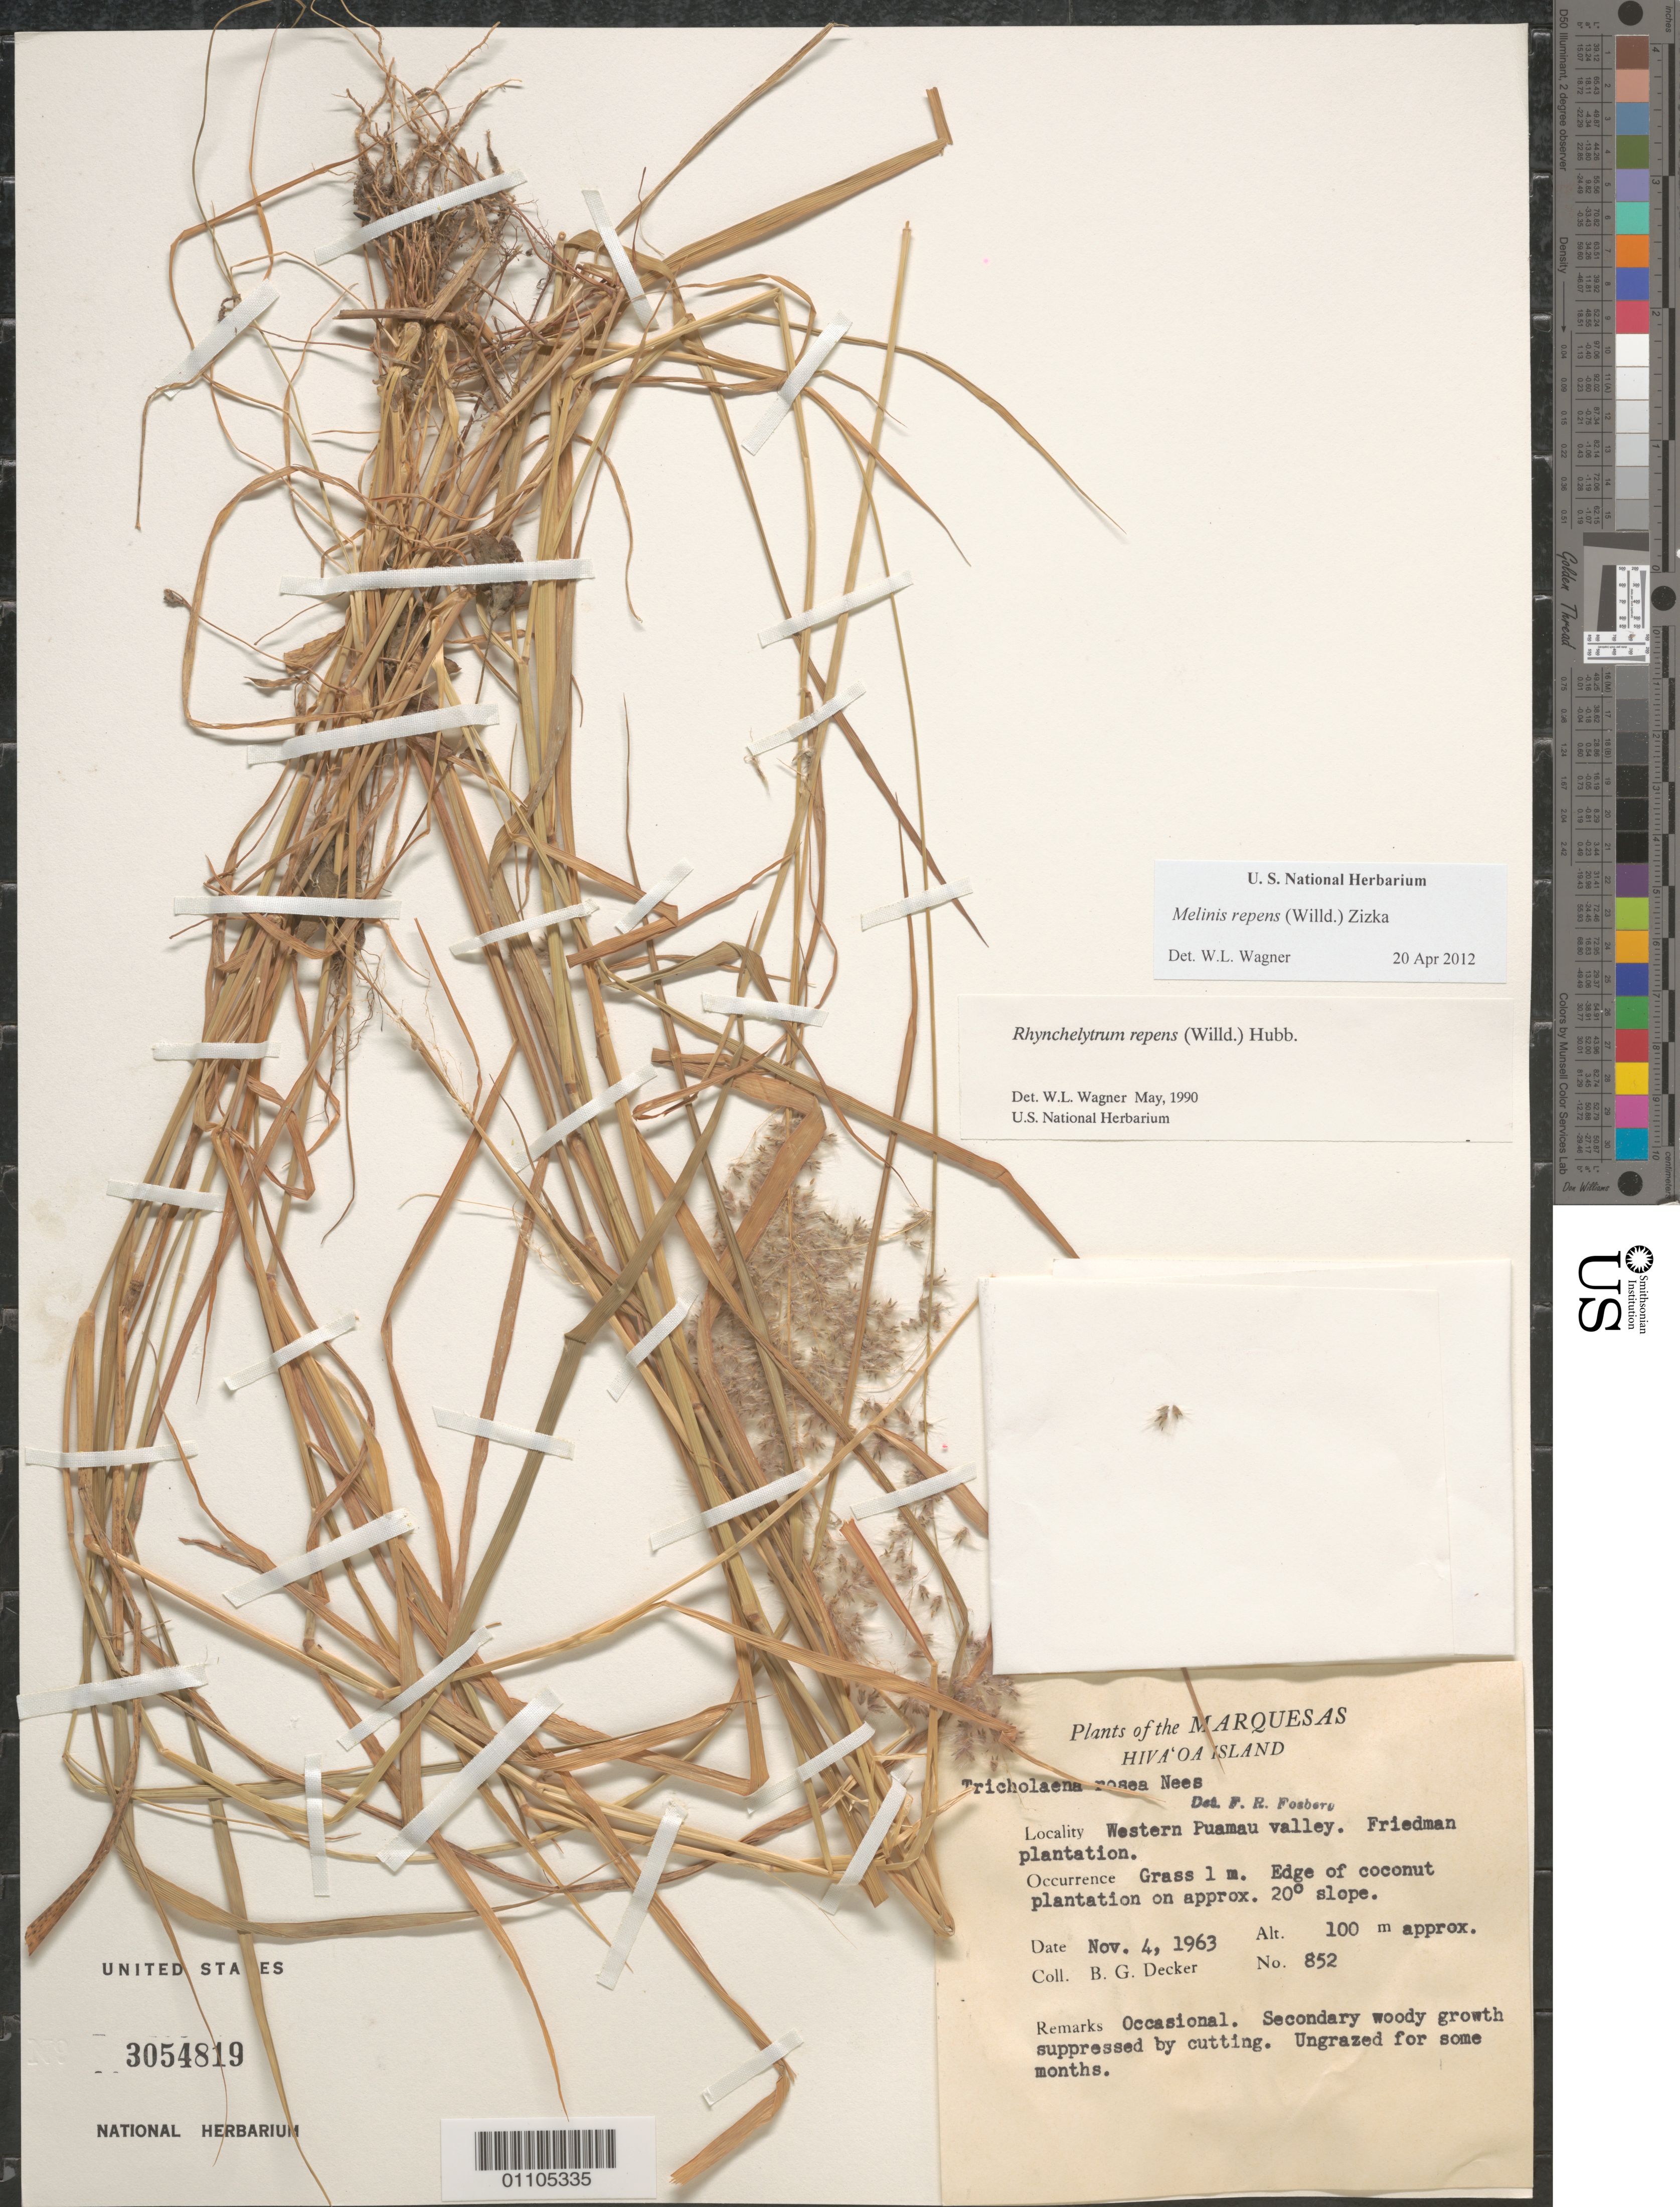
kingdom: Plantae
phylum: Tracheophyta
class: Liliopsida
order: Poales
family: Poaceae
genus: Melinis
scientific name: Melinis repens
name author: (Willd.) Zizka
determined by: Wagner, W. L., (BOT), Smithsonian Institution - National Museum of Natural History (UNITED STATES)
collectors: B. G. Decker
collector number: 852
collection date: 1963-11-04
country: French Polynesia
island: Hiva Oa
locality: W Puamau Valley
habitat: Friedman plantation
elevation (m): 100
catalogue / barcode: US 3054819